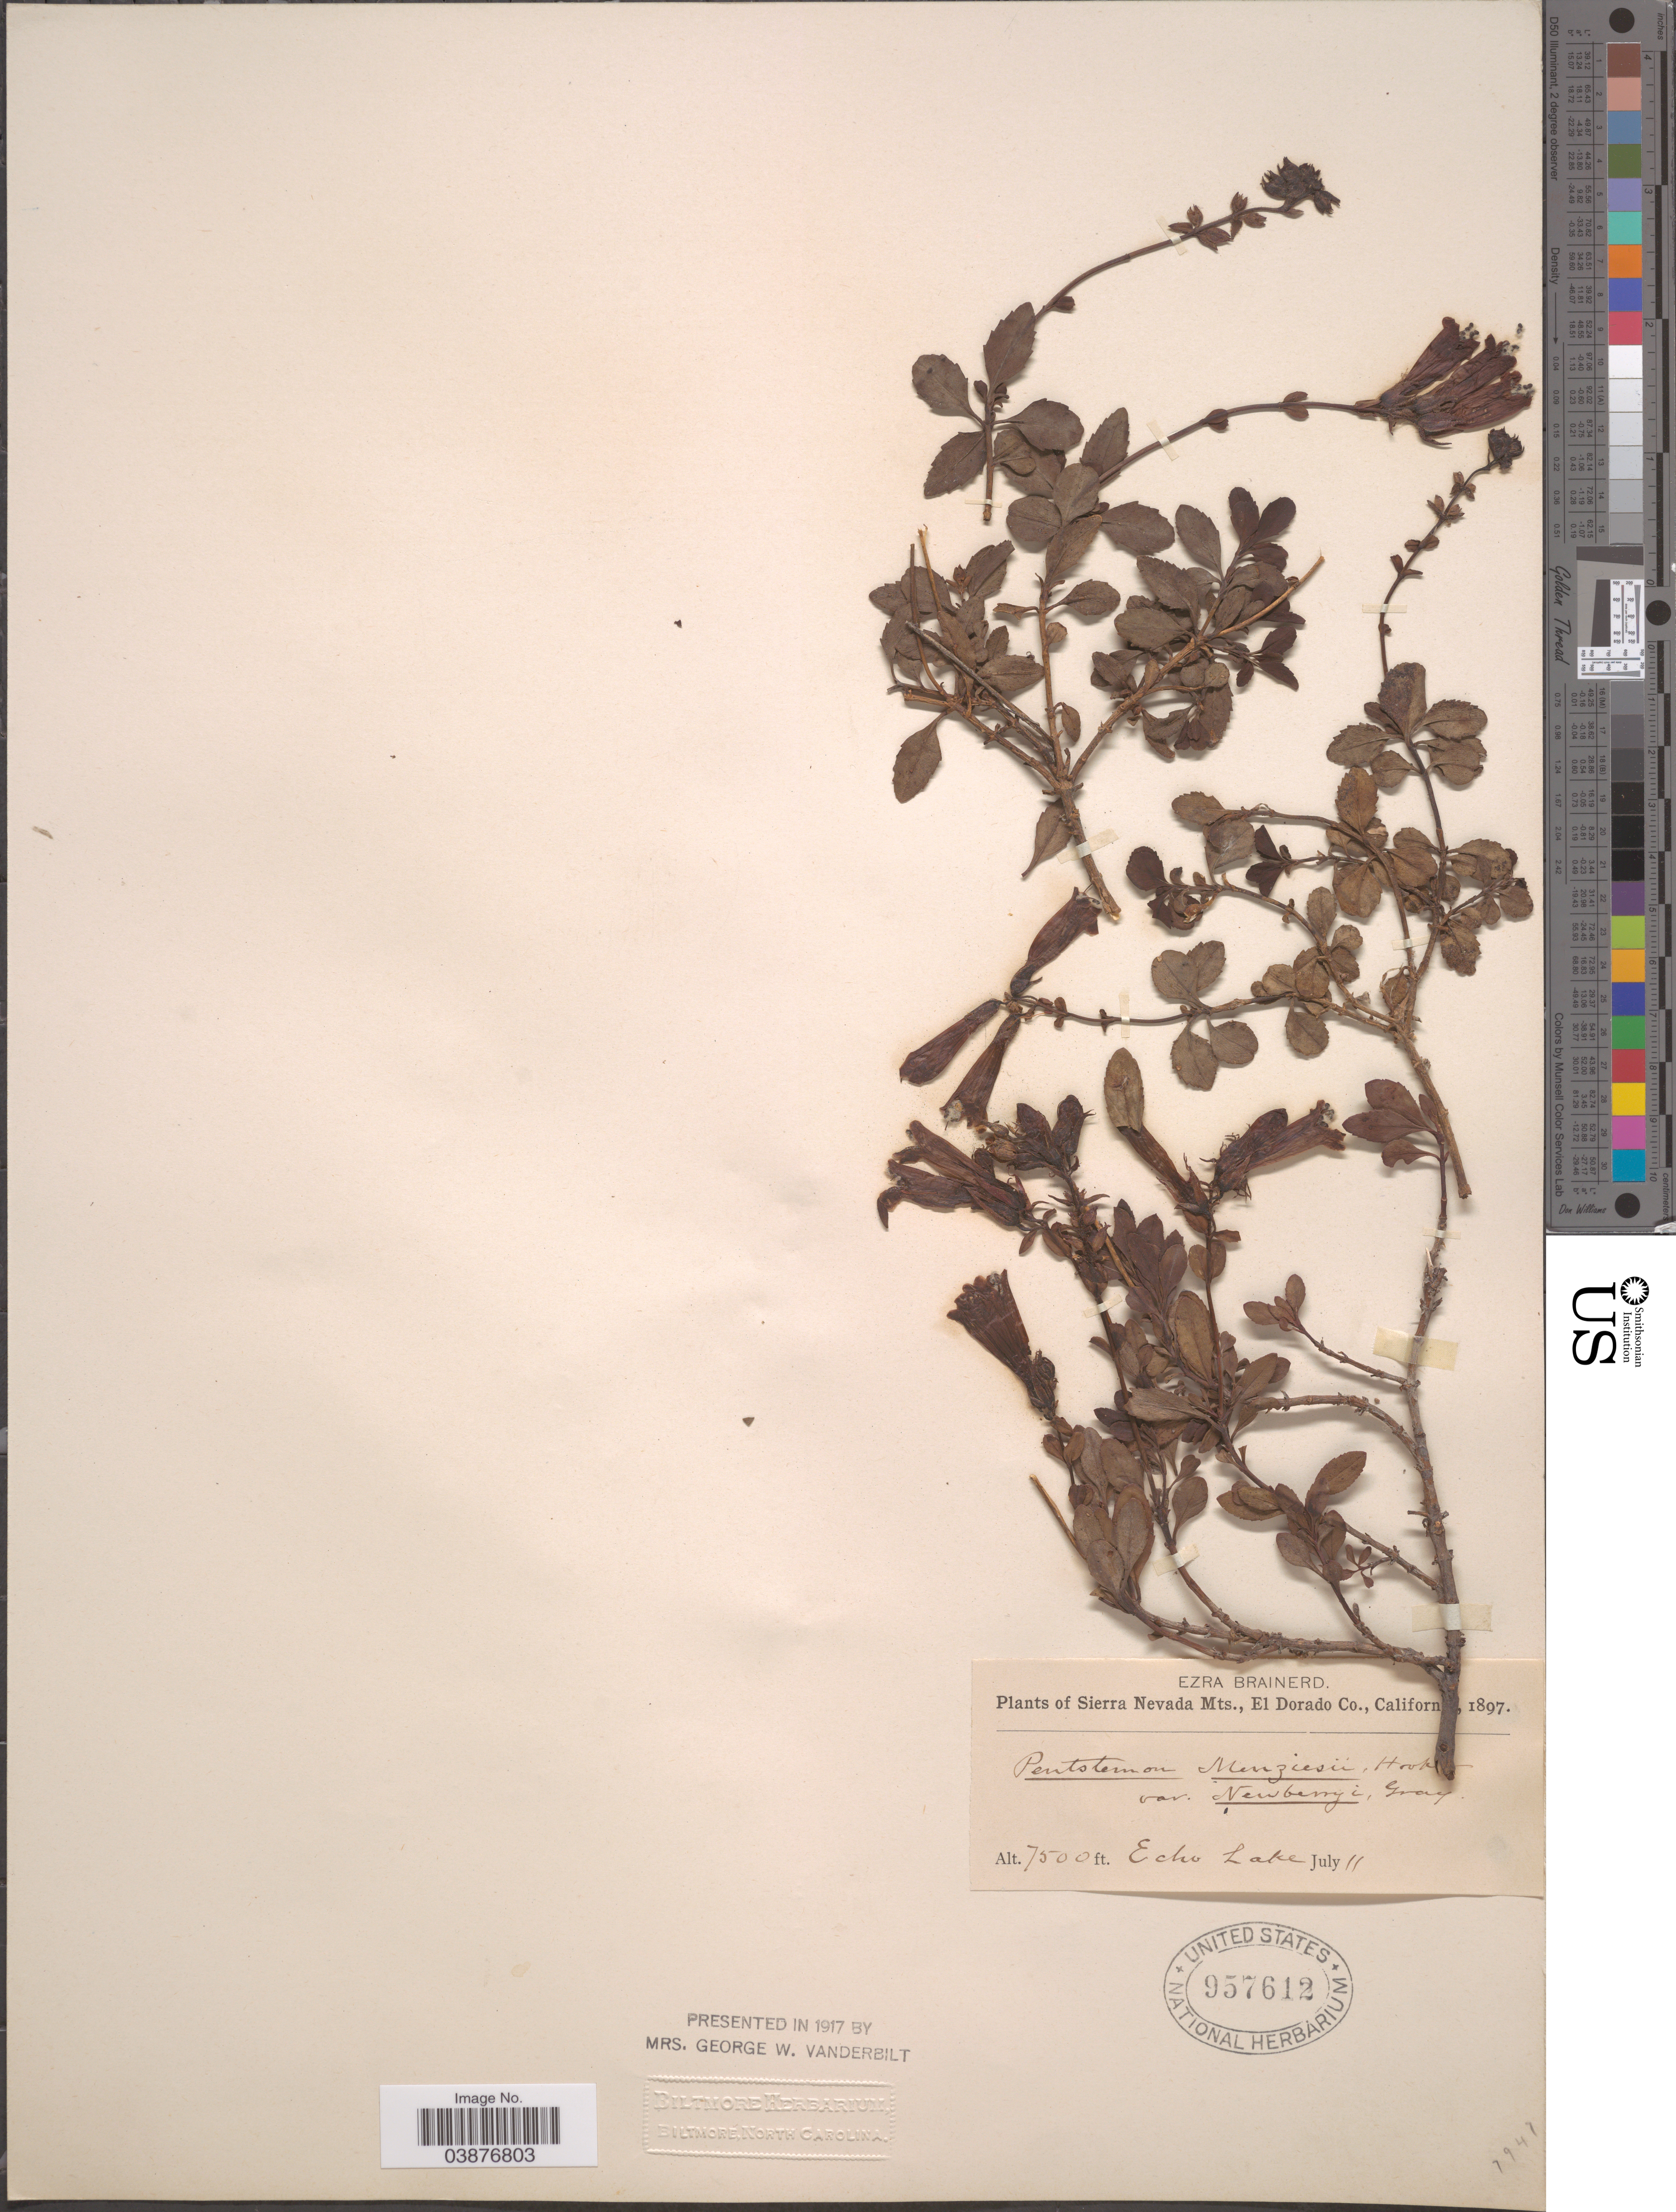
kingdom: Plantae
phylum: Tracheophyta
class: Magnoliopsida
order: Lamiales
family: Plantaginaceae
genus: Penstemon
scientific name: Penstemon newberryi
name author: A. Gray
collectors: E. Brainerd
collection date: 1897-07-11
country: United States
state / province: California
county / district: El Dorado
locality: Sierra Nevada Mts., El Dorado Co. Echo Lake.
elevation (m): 2286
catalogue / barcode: US 957612